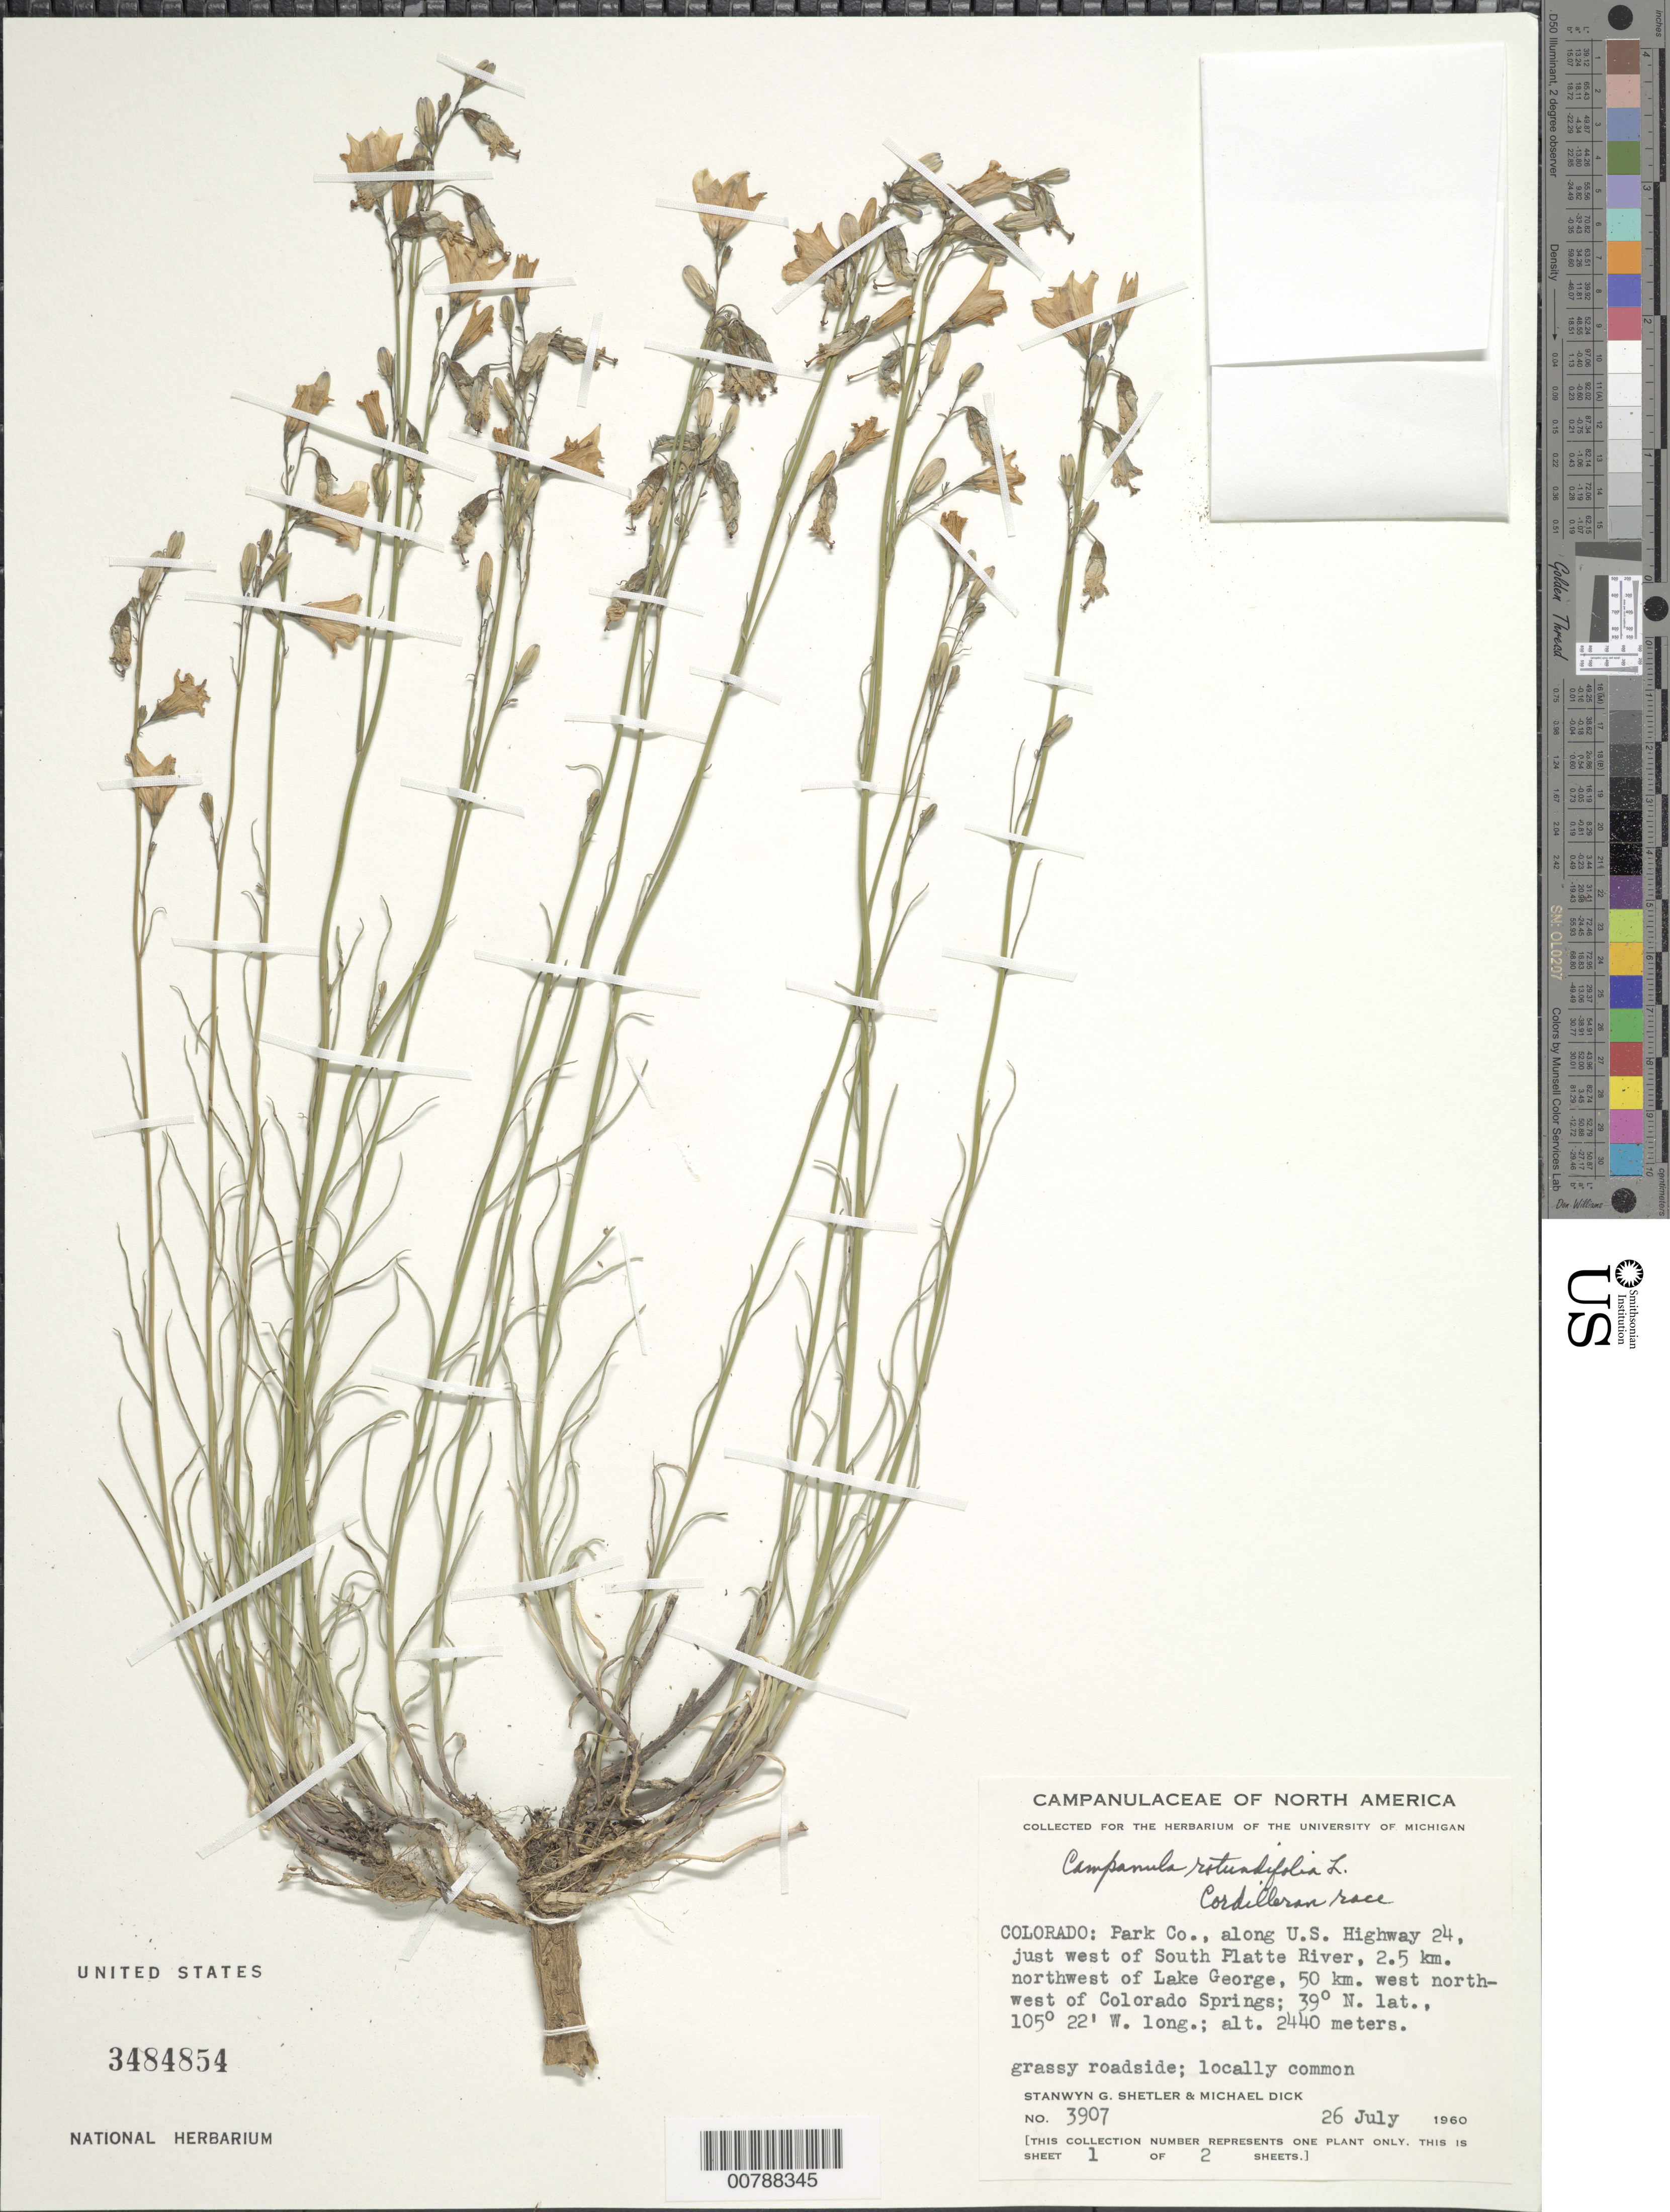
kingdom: Plantae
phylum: Tracheophyta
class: Magnoliopsida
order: Asterales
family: Campanulaceae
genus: Campanula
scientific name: Campanula rotundifolia L. Cordilleran race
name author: L.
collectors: S. Shetler & M. Dick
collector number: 3907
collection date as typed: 26 Jul 1960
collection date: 1960-07-26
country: United States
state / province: Colorado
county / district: Park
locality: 50 km. WNW of Colorado Springs, 2.5 km NW of Lake George, just W of South Platte River, along U.S. Highway 24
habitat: Grassy roadside; locally common.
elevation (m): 2440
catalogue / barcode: US 3484854